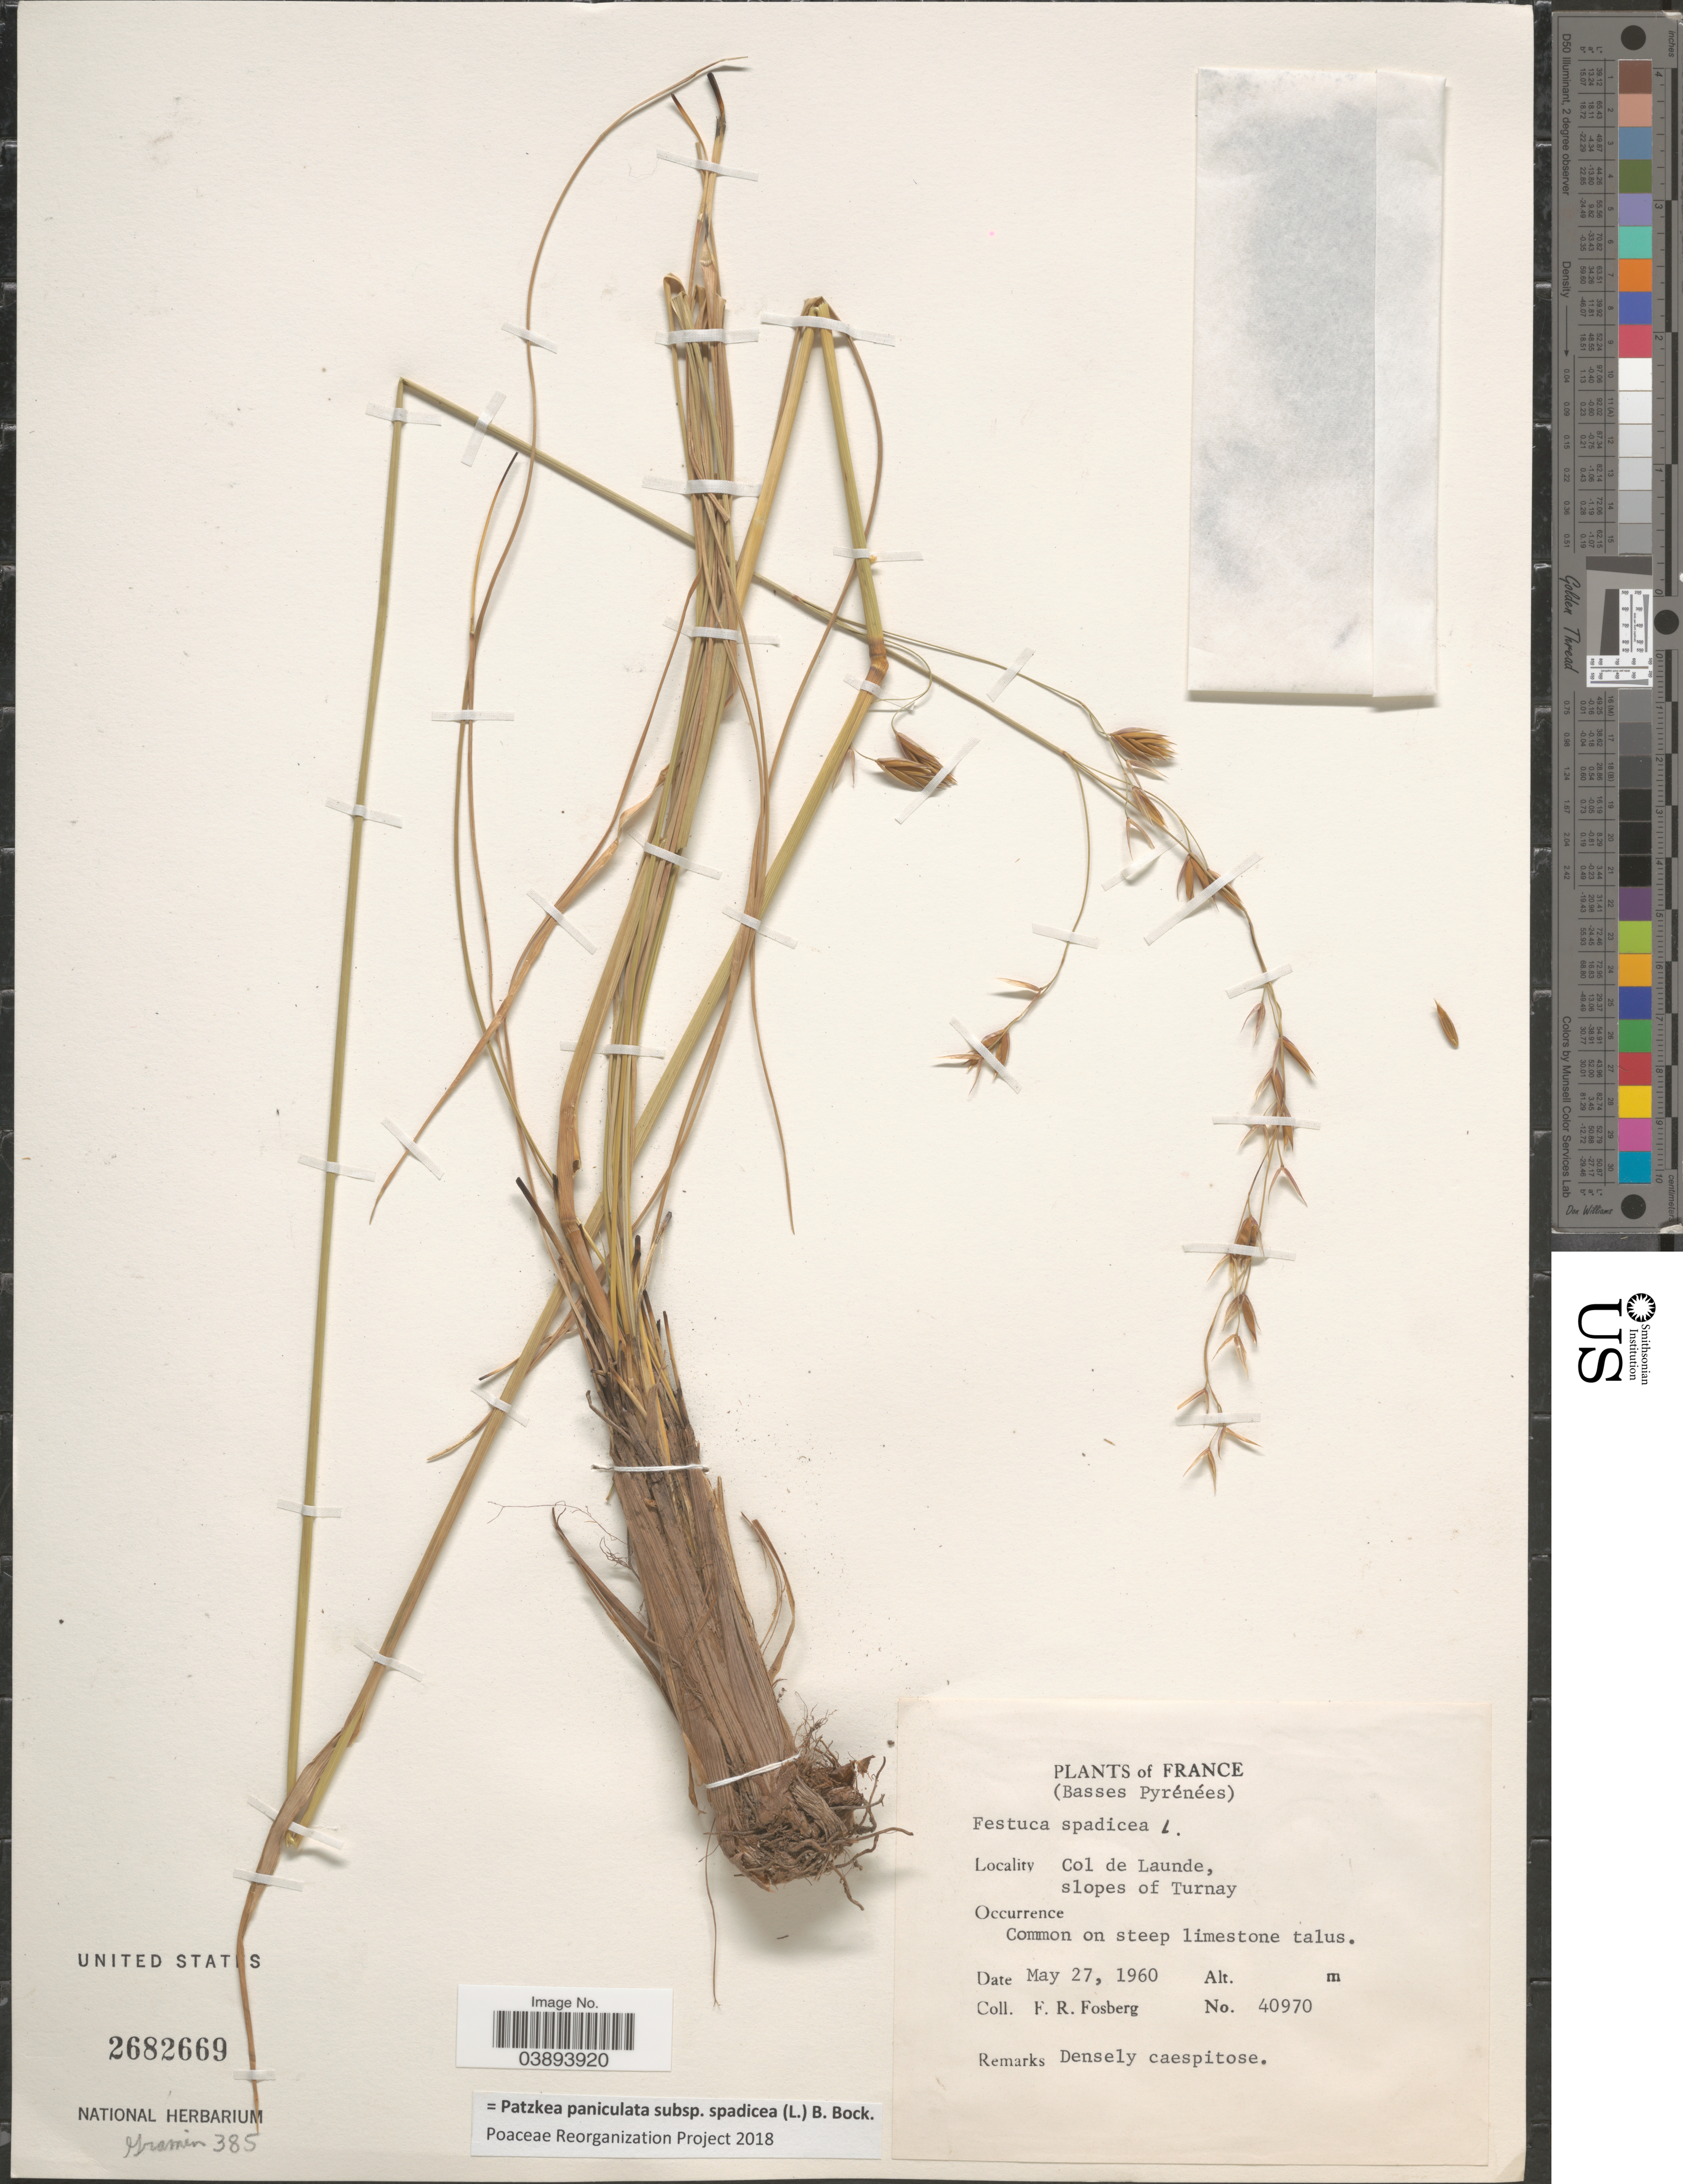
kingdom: Plantae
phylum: Tracheophyta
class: Liliopsida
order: Poales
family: Poaceae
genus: Patzkea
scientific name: Patzkea paniculata subsp. spadicea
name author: (L.) G. H. Loos & B. Bock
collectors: F. R. Fosberg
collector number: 40970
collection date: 1960-05-27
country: France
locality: Basses Pyrénées. Col de Launde, slopes of Turnay.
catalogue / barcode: US 2682669